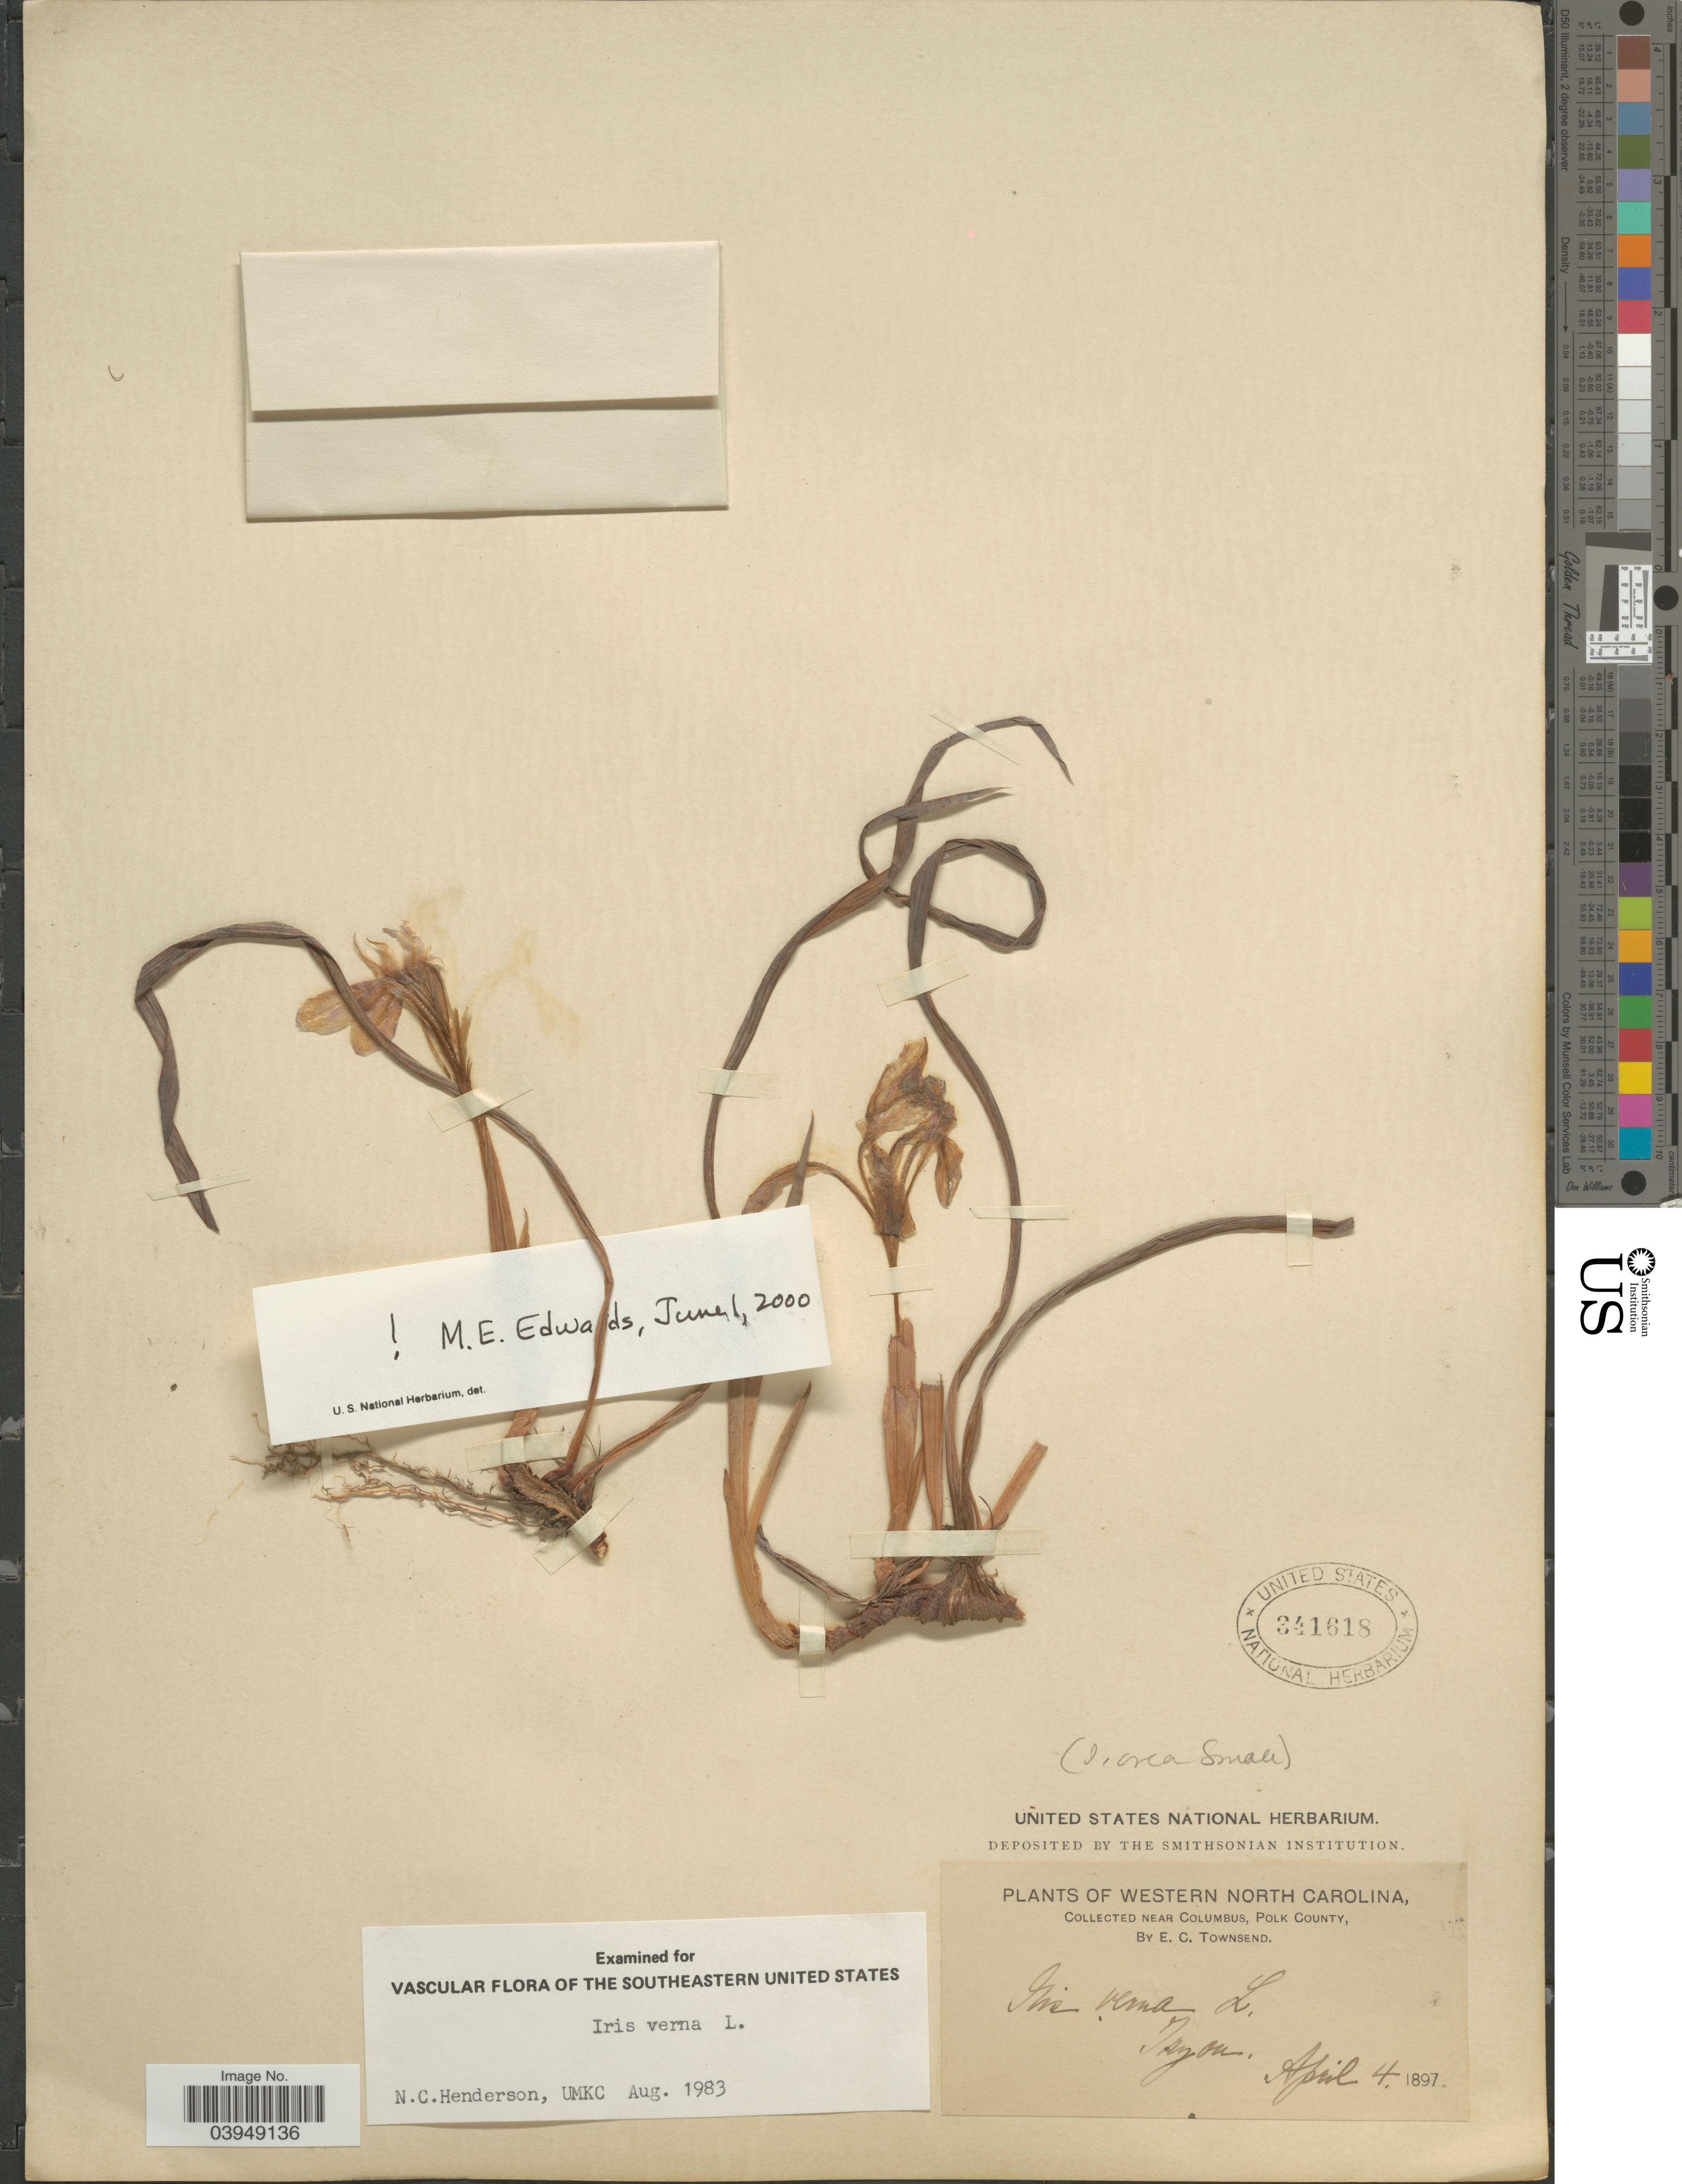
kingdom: Plantae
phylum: Tracheophyta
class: Liliopsida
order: Asparagales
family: Iridaceae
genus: Iris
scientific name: Iris verna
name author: L.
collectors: E. C. Townsend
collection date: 1897-04-04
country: United States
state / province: North Carolina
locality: Western North Carolina. Near Columbus, Polk County. Tyson.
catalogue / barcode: US 341618